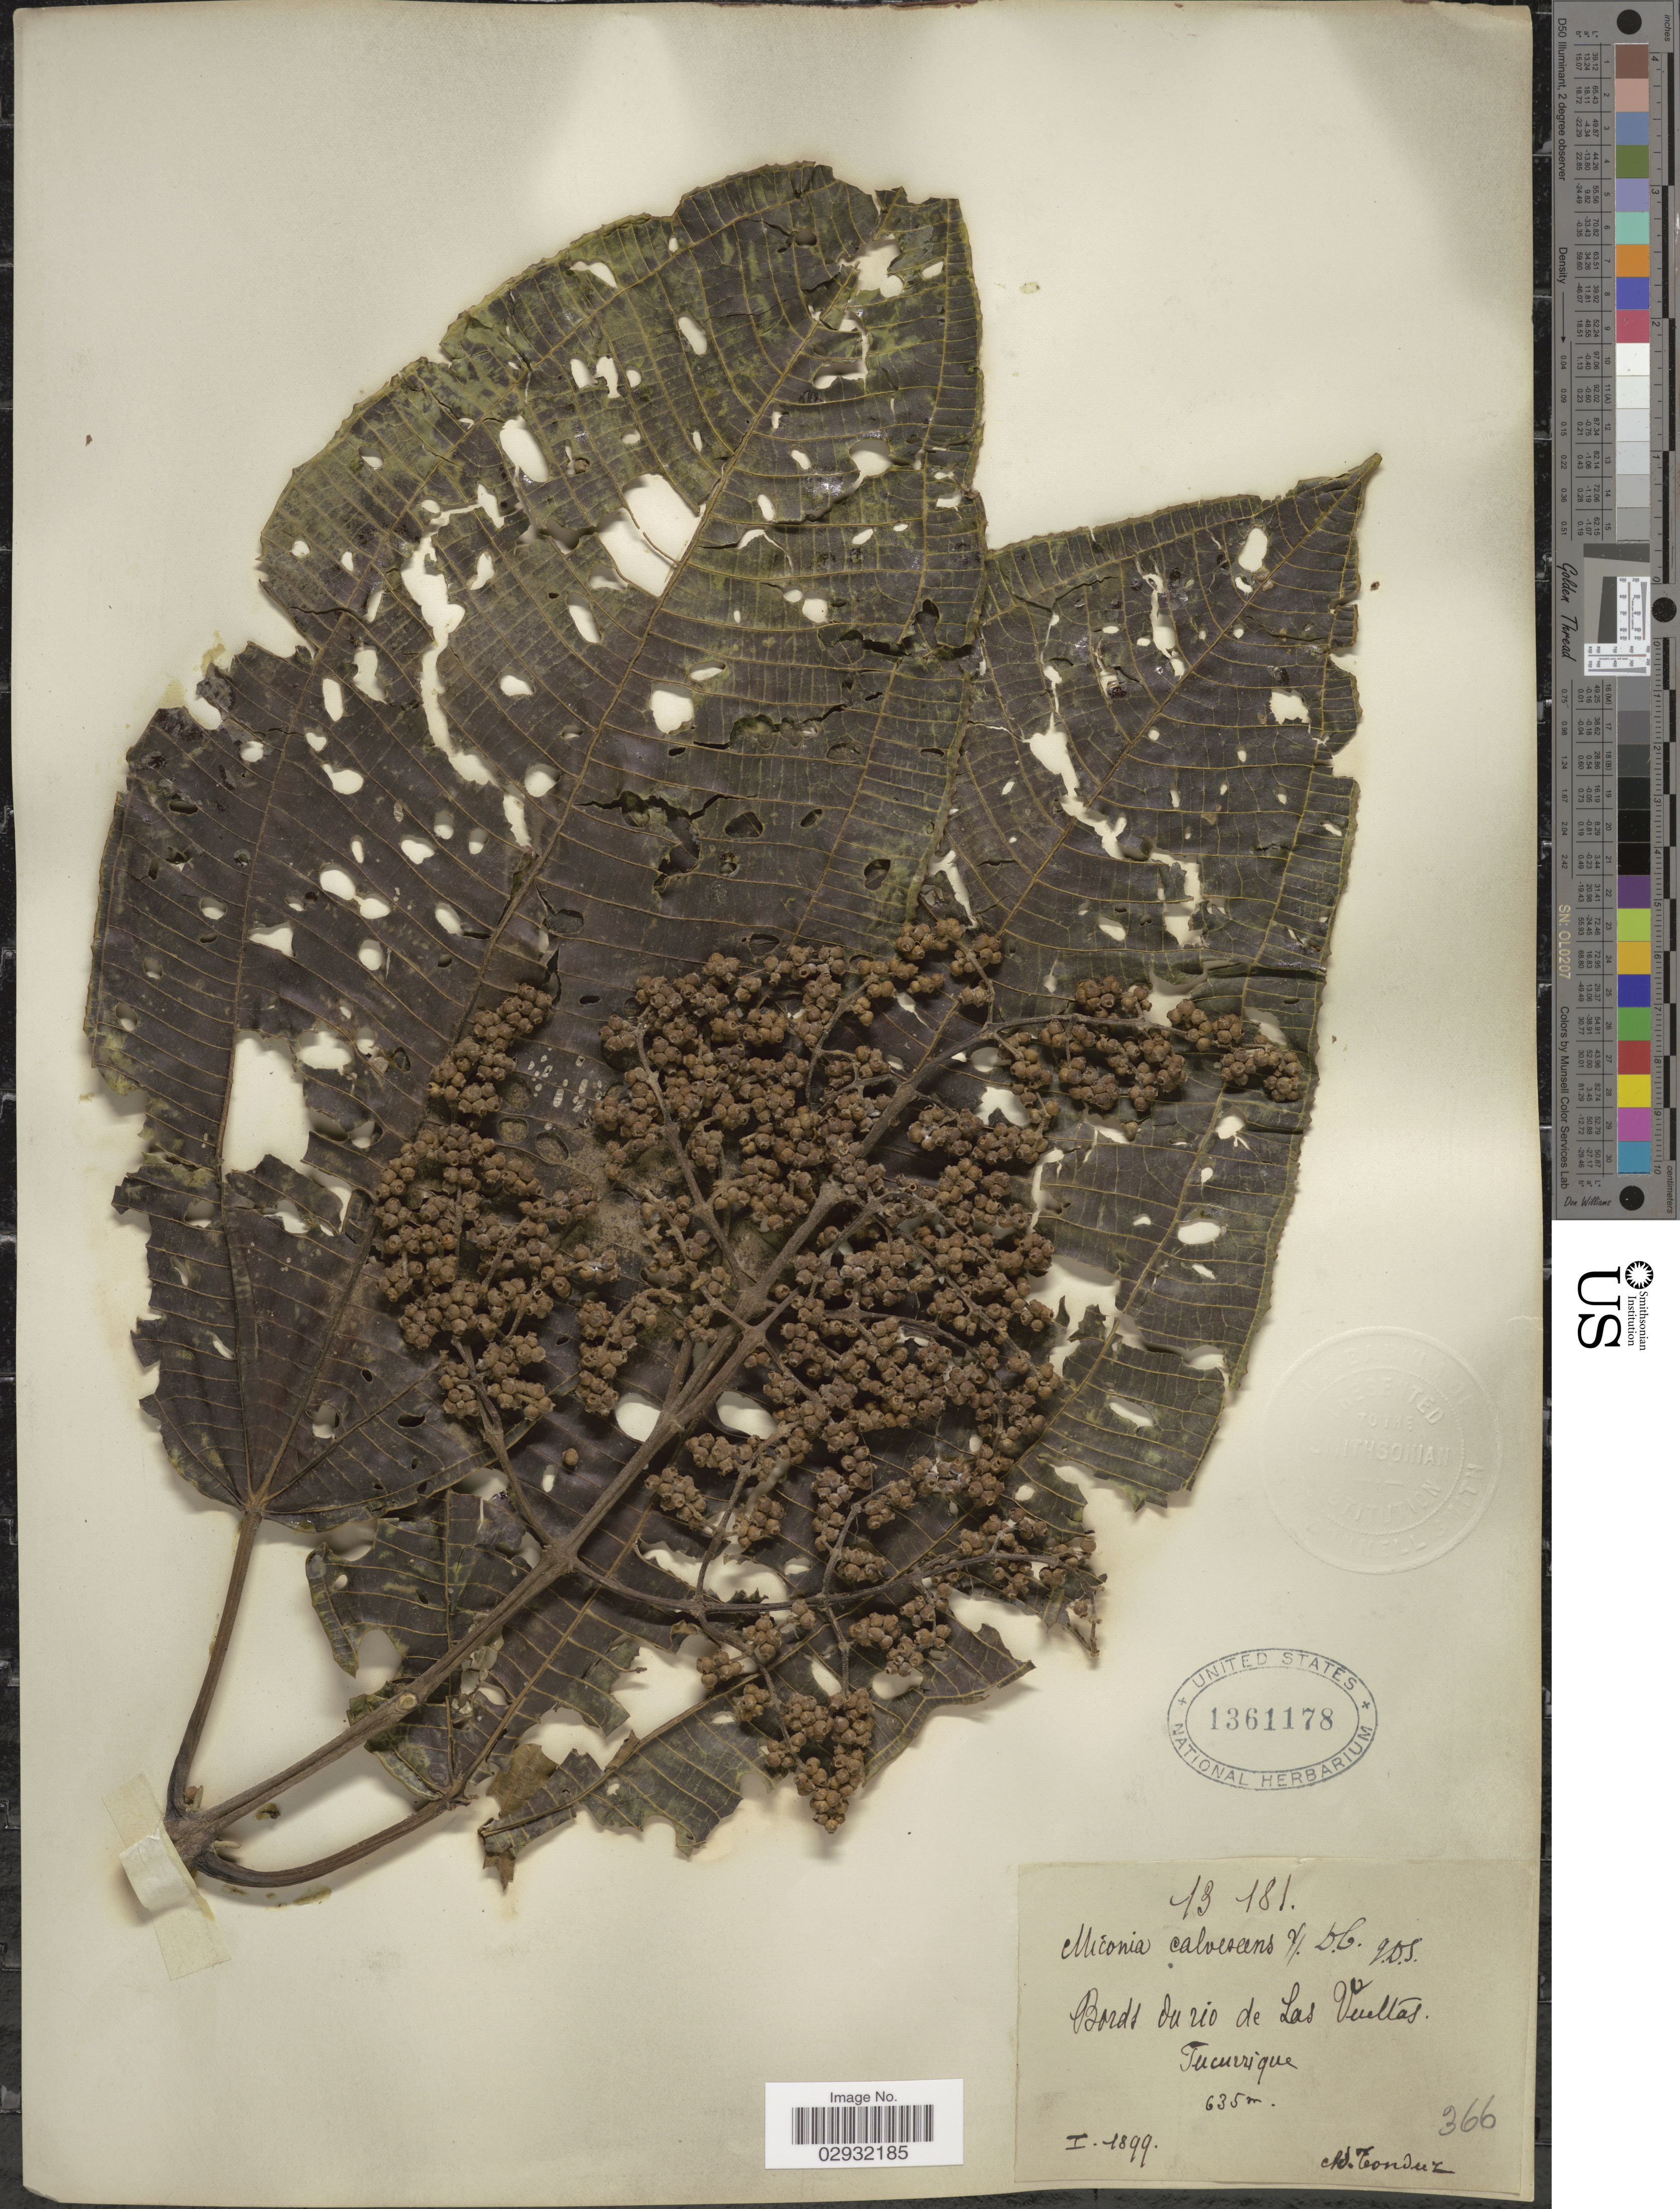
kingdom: Plantae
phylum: Tracheophyta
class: Magnoliopsida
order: Myrtales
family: Melastomataceae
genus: Miconia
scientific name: Miconia calvescens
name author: DC.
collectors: A. Tonduz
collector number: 13181/366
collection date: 1899-01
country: Costa Rica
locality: Bords du rio de Las Vueltas, Tucurique.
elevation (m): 635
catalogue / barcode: US 1361178